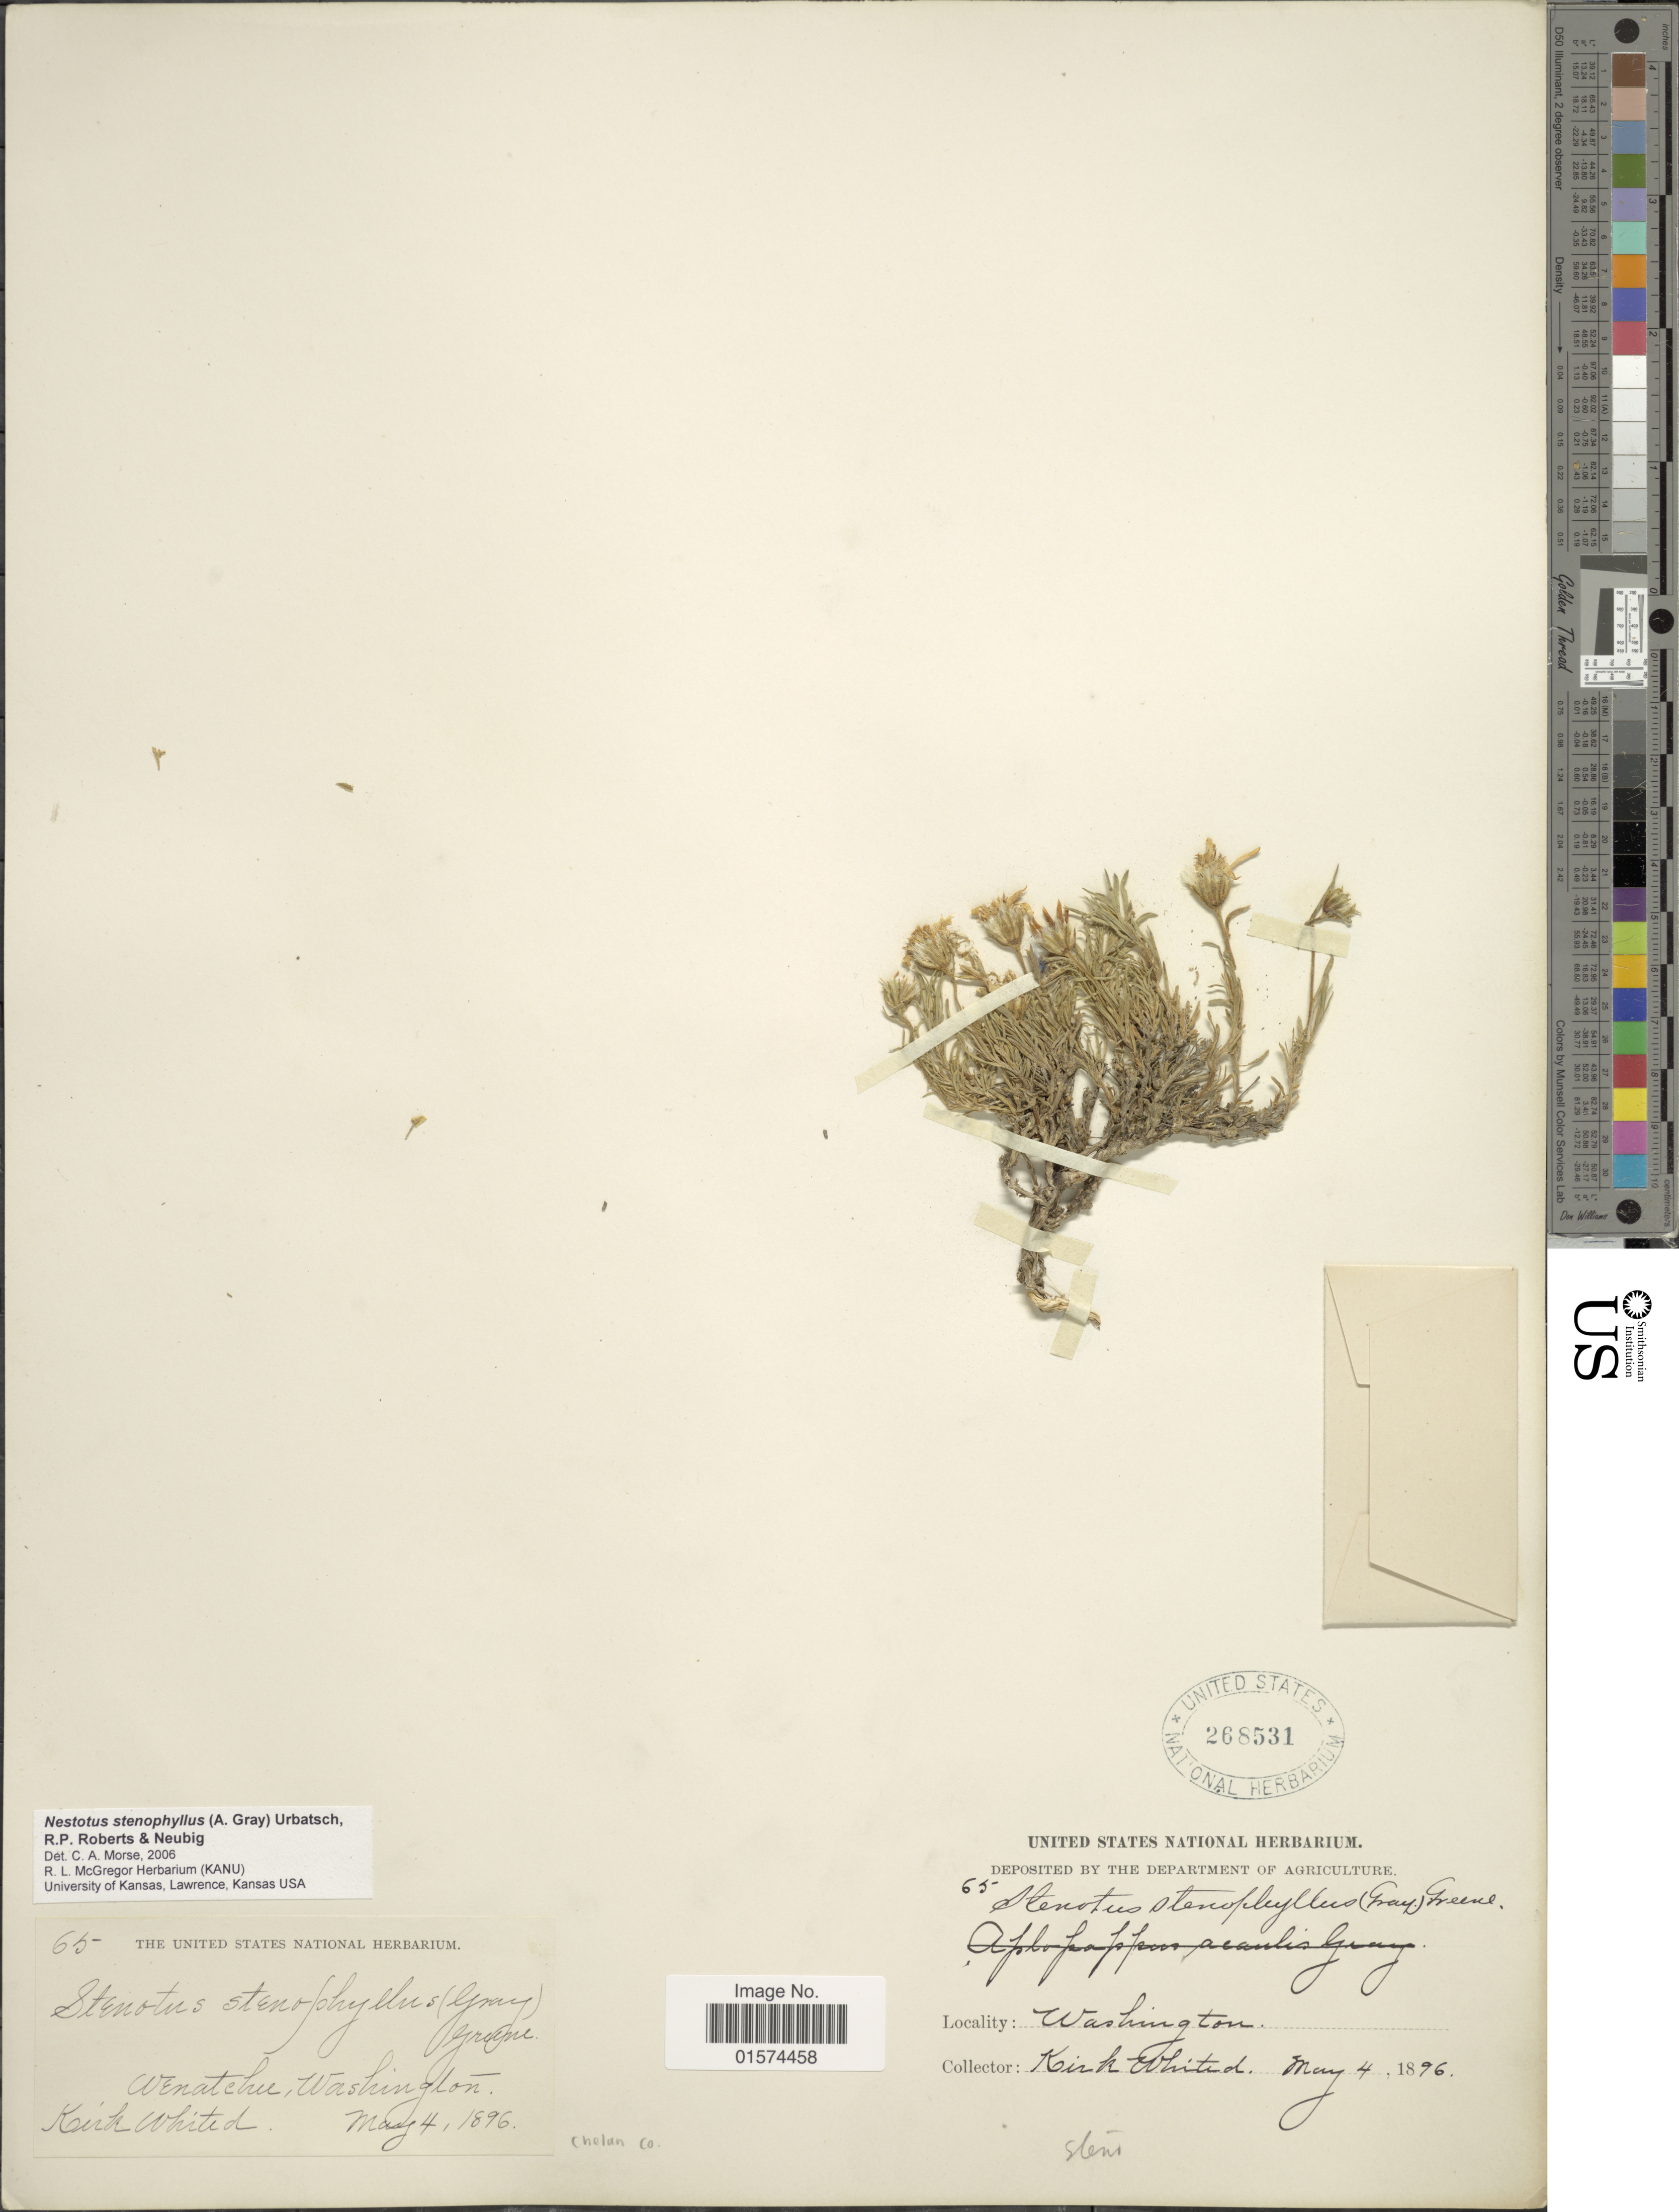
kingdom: Plantae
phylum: Tracheophyta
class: Magnoliopsida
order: Asterales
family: Asteraceae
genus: Nestotus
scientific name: Nestotus stenophyllus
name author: (A. Gray) R.P.Roberts et al.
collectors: K. Whited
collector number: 65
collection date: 1896-05-04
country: United States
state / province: Washington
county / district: Chelan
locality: Wenatchee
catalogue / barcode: US 268531